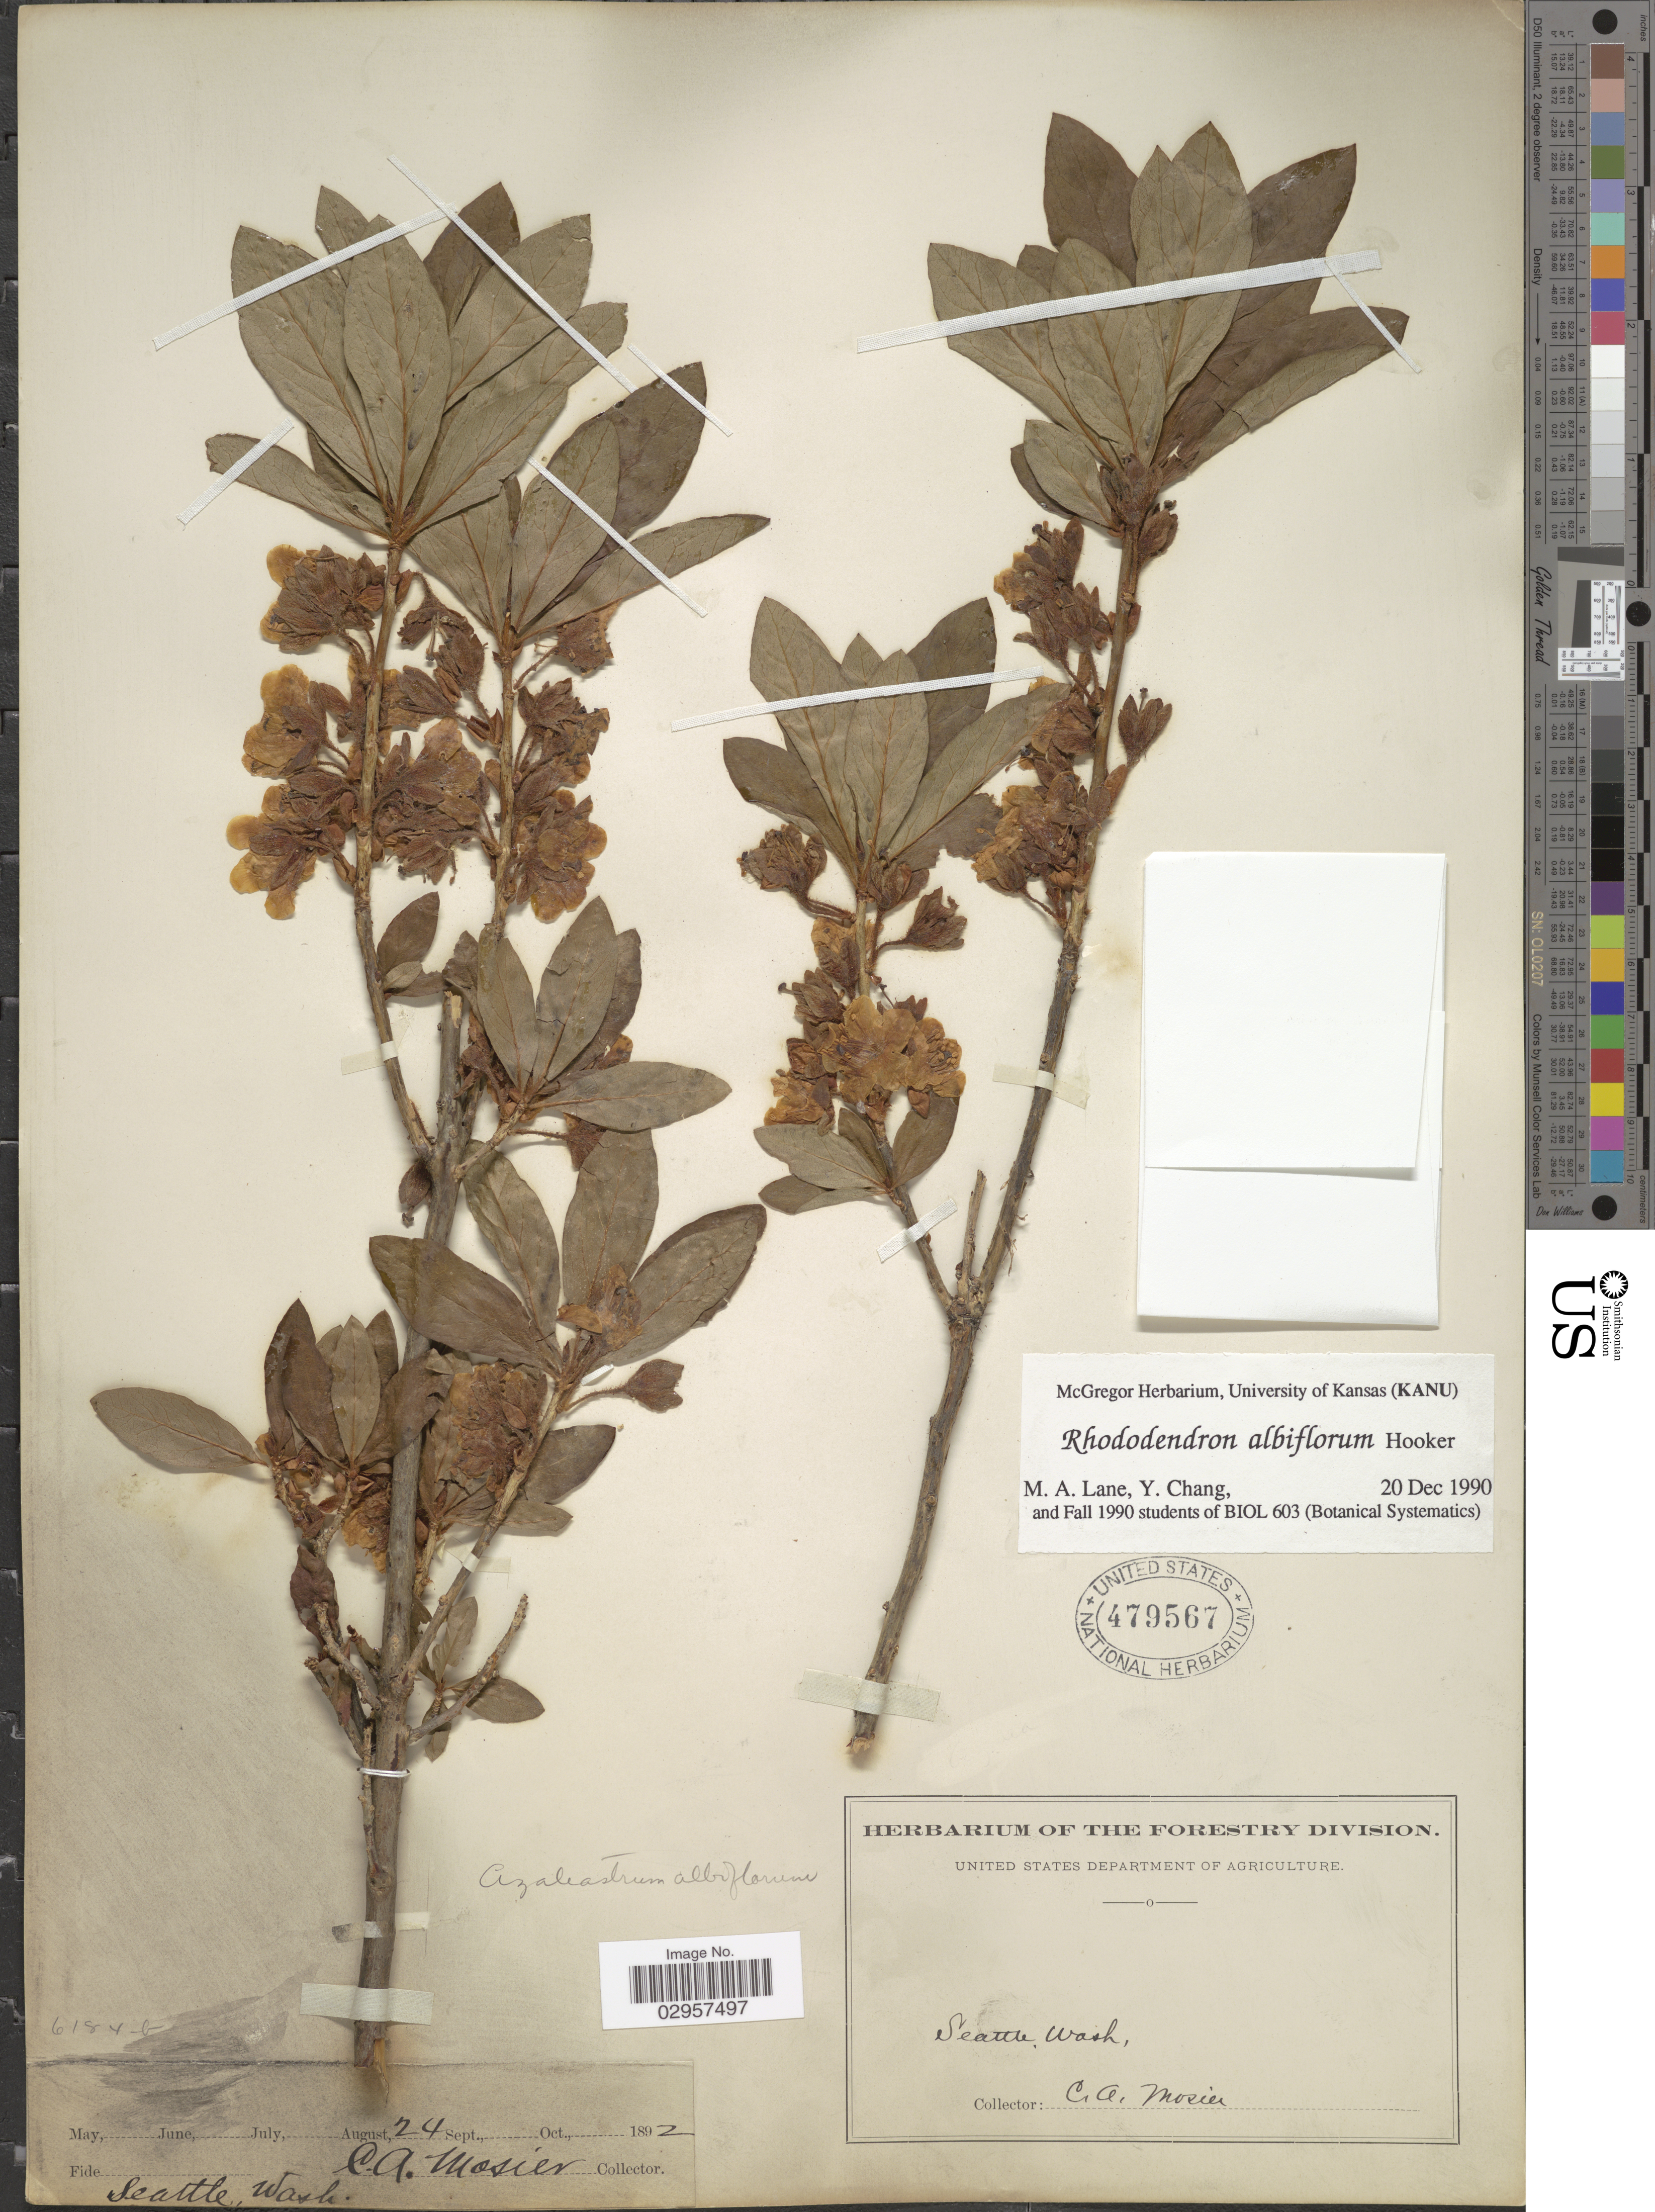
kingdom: Plantae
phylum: Tracheophyta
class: Magnoliopsida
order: Ericales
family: Ericaceae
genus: Rhododendron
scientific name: Rhododendron albiflorum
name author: Hook.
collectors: C. A. Mosier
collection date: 1892-08-24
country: United States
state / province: Washington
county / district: King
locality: Seattle.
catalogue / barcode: US 479567